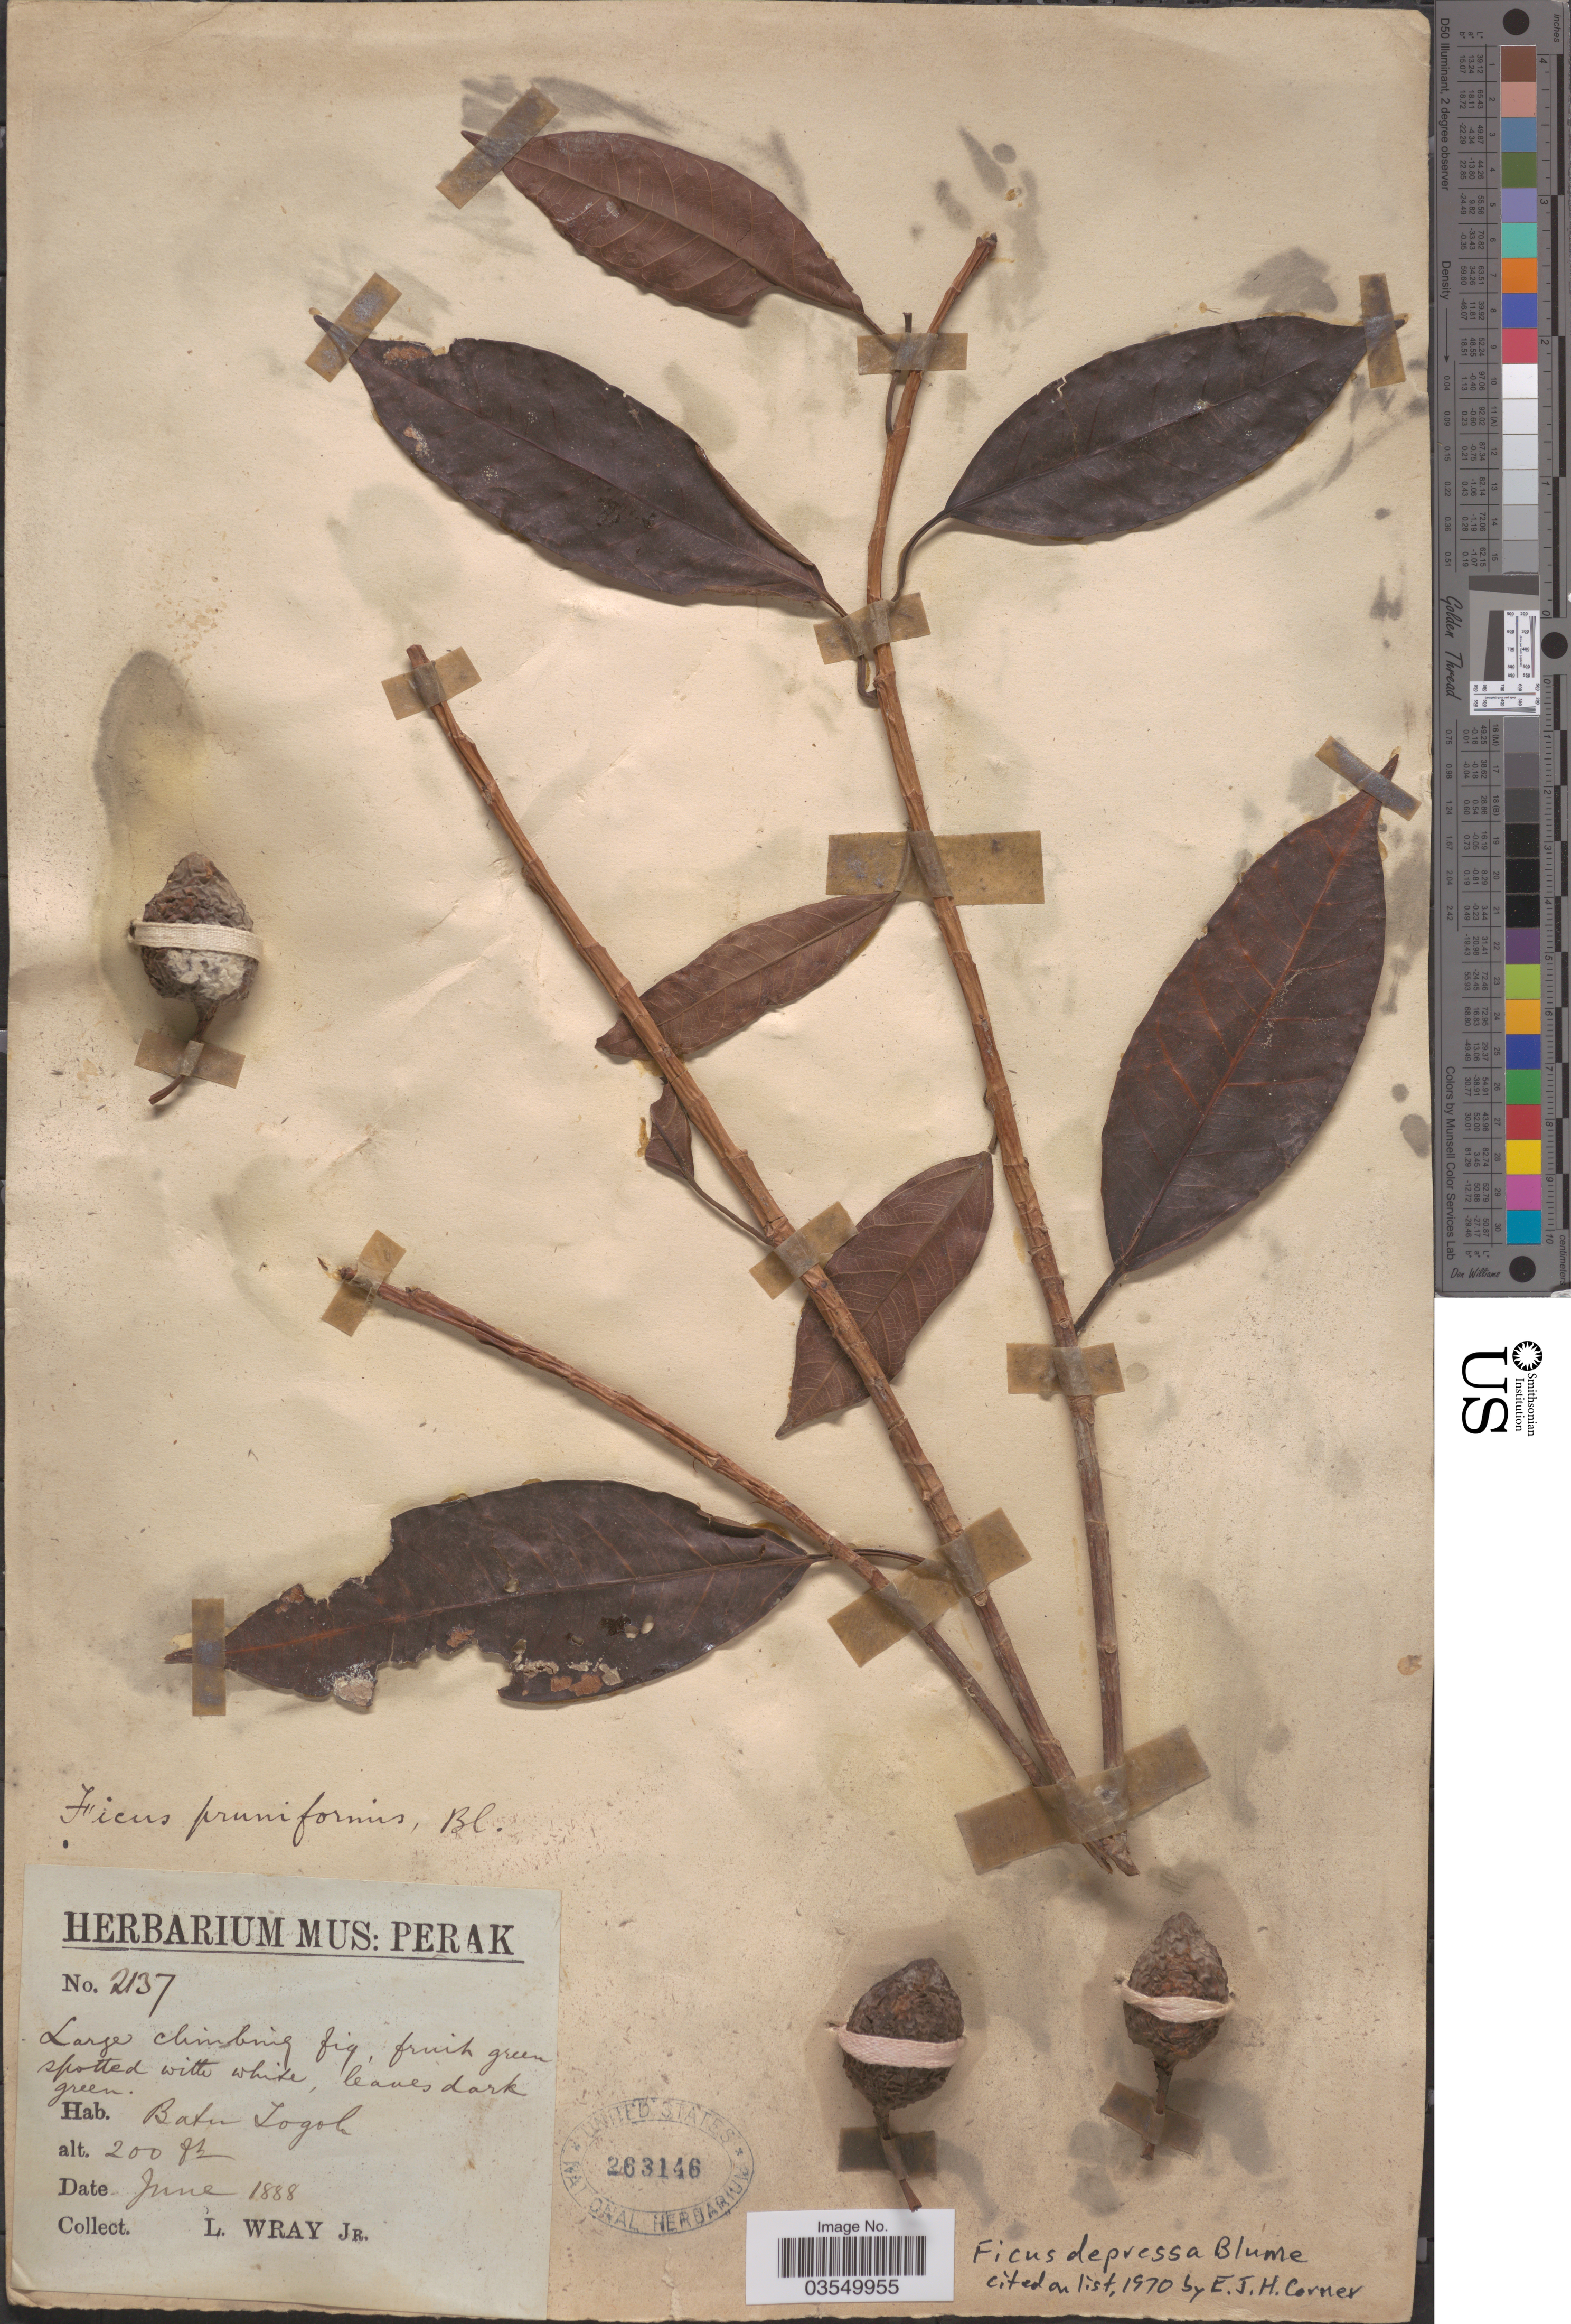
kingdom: Plantae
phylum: Tracheophyta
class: Magnoliopsida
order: Rosales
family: Moraceae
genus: Ficus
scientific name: Ficus depressa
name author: Blume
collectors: L. Wray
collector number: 2137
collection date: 1888-06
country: Malaysia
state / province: Perak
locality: Batu sogoh*.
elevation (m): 61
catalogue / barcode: US 263146